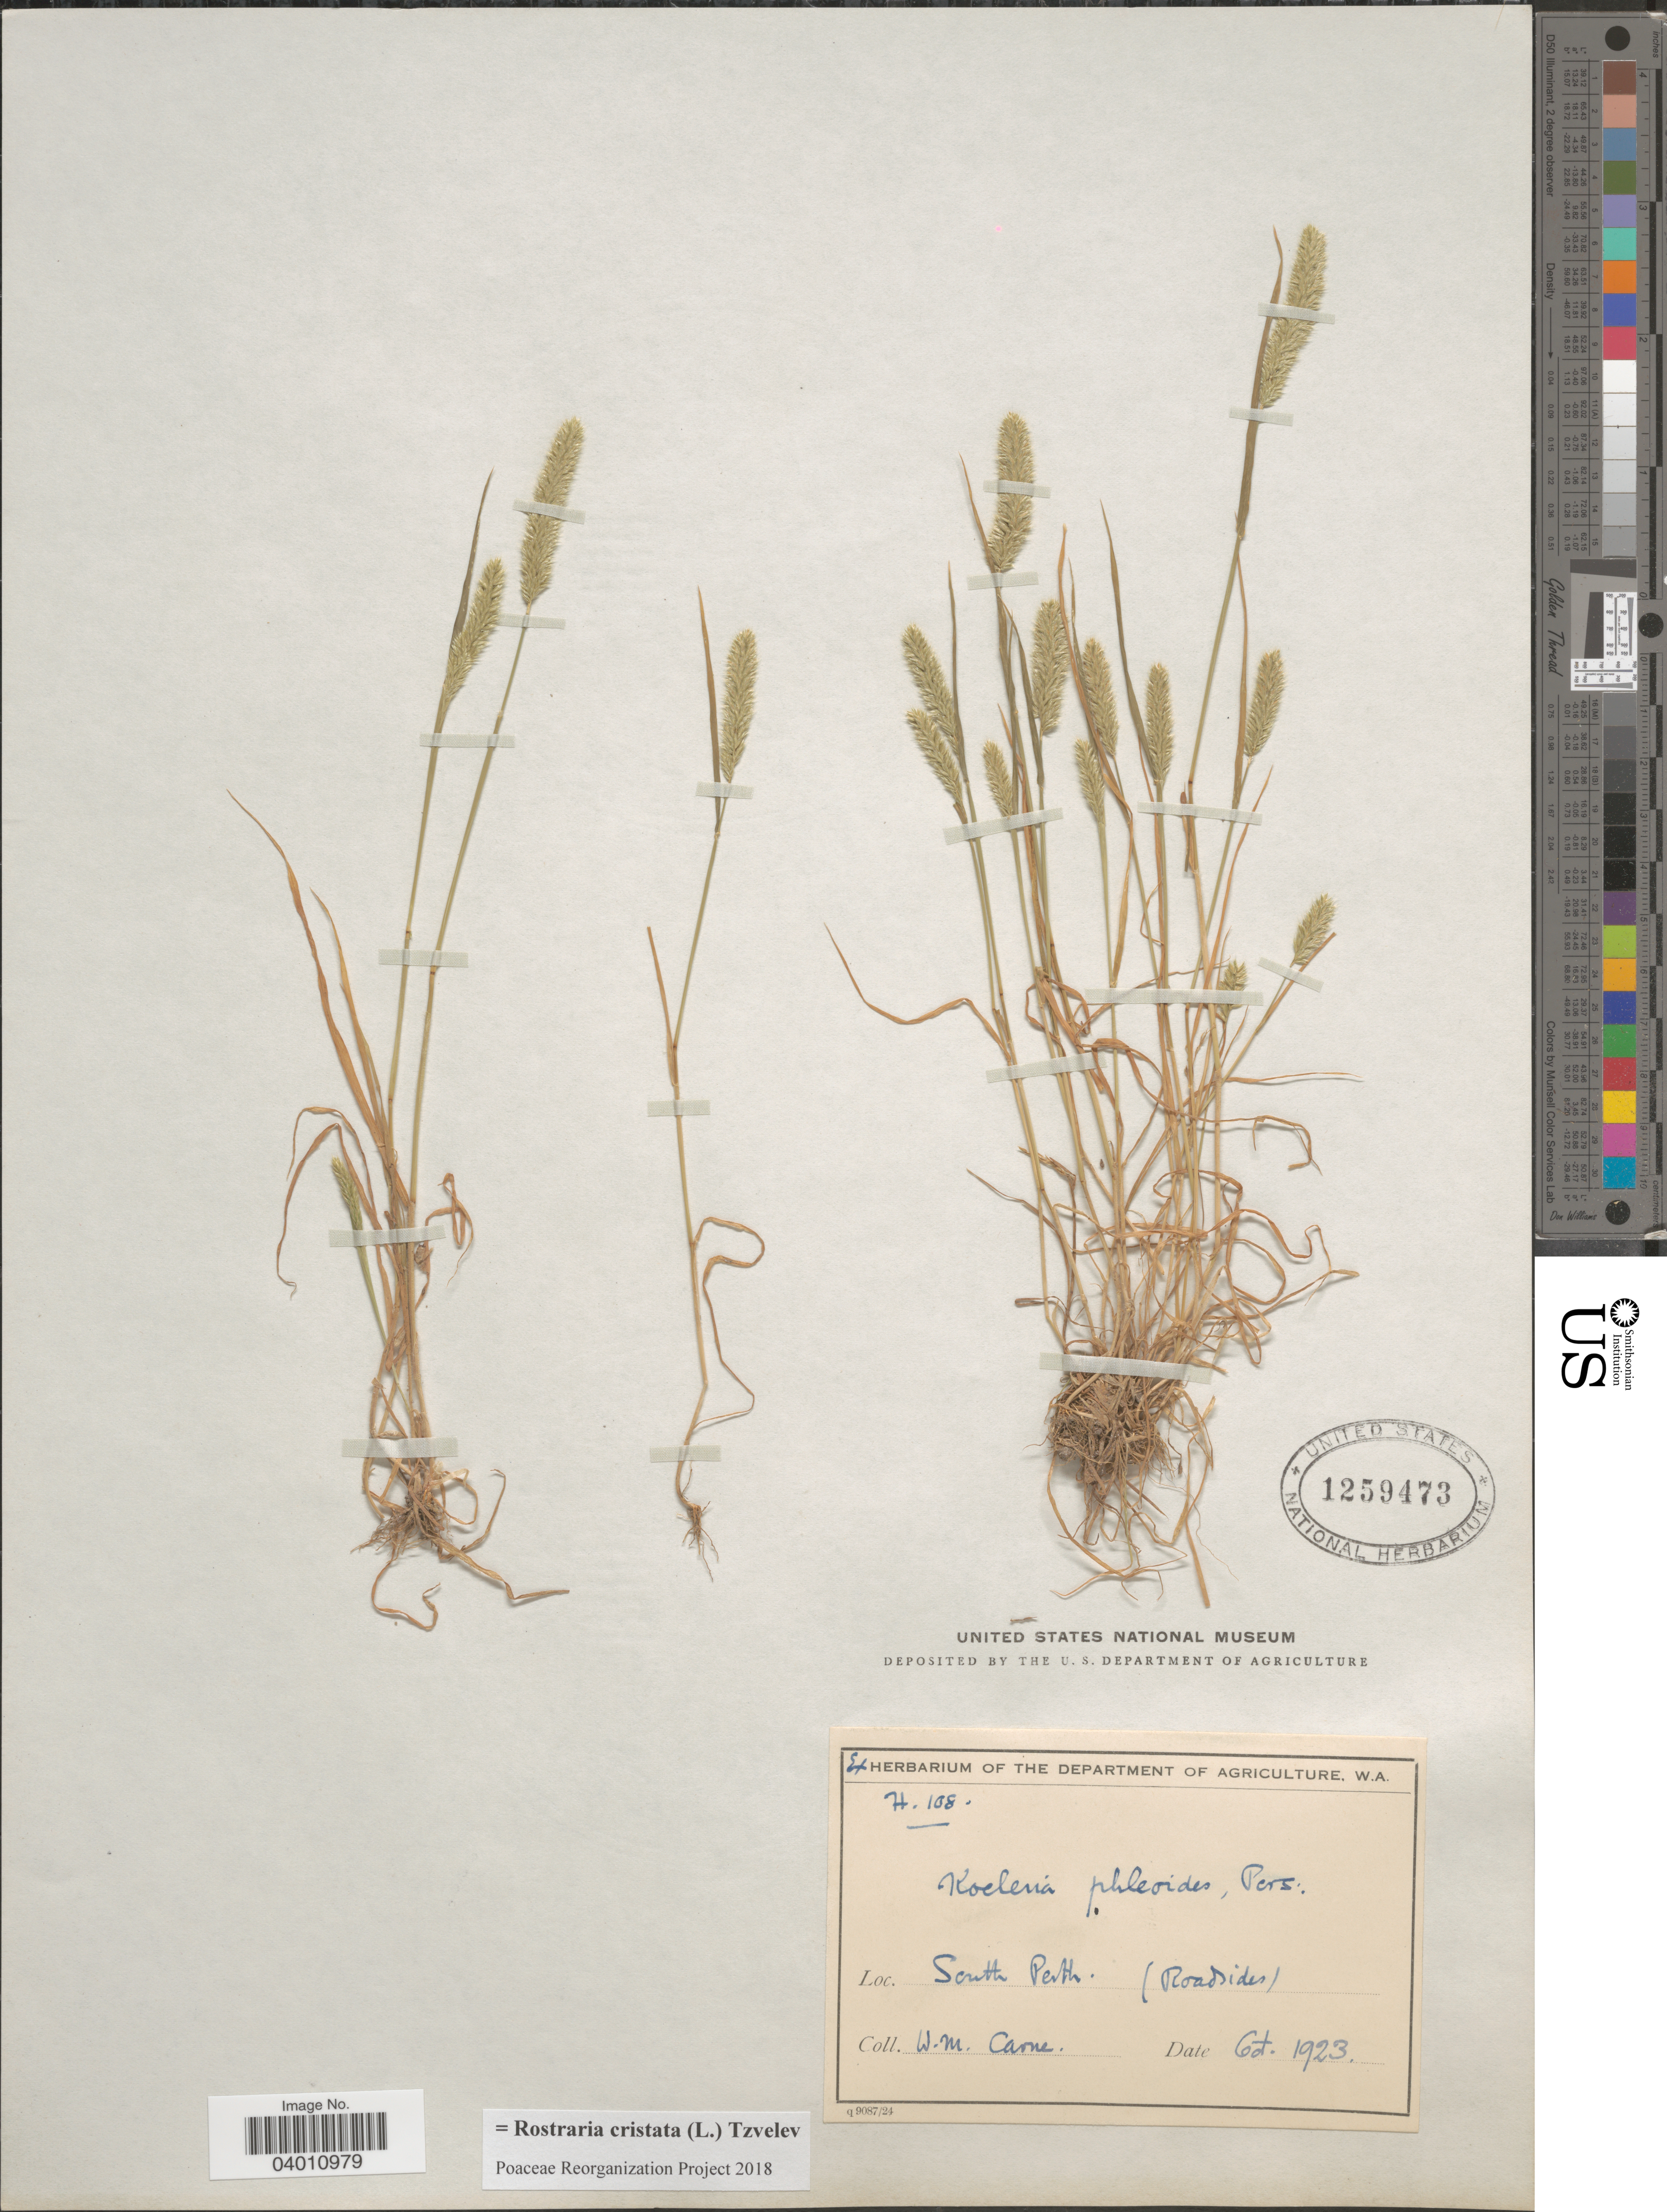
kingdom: Plantae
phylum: Tracheophyta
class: Liliopsida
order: Poales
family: Poaceae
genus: Rostraria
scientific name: Rostraria cristata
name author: (L.) Tzvelev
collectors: W. Carne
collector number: H. 108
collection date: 1923-10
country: Australia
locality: South Perth (Roadsides).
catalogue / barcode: US 1259473